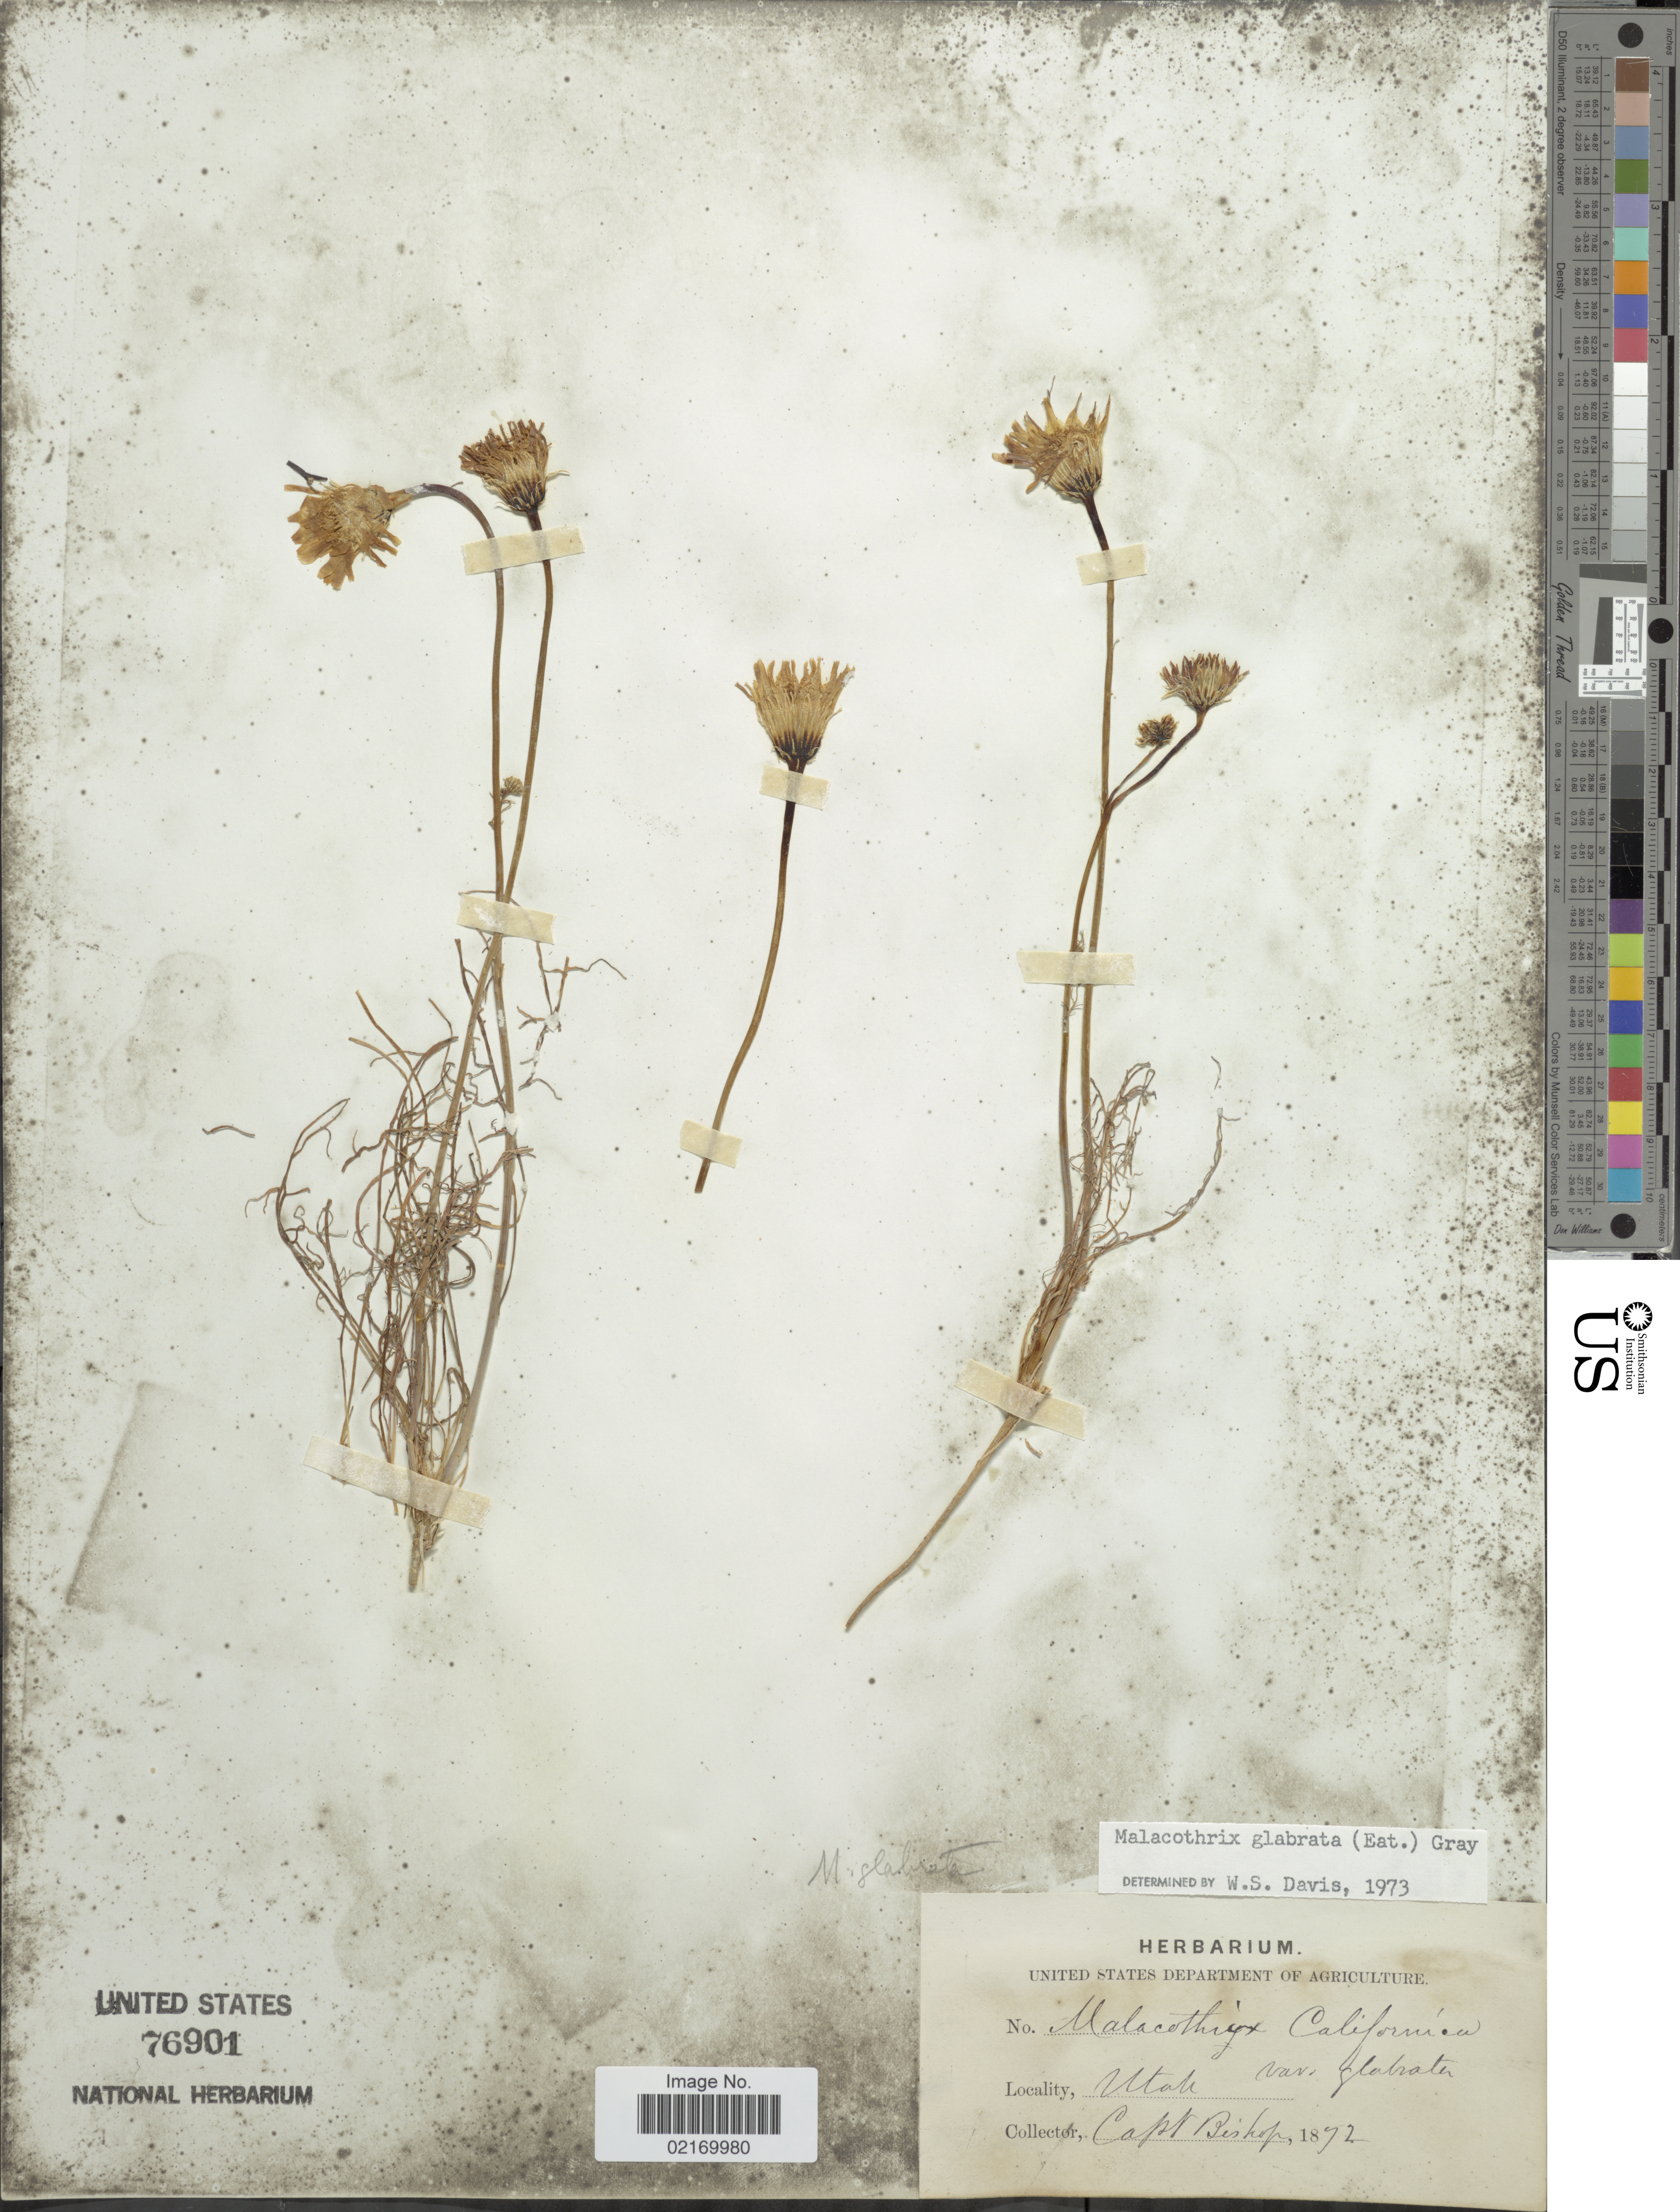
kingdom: Plantae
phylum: Tracheophyta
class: Magnoliopsida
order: Asterales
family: Asteraceae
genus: Malacothrix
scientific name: Malacothrix glabrata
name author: (A. Gray ex D.C. Eaton) A. Gray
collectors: F. M. Bishop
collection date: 1872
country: United States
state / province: Utah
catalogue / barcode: US 76901